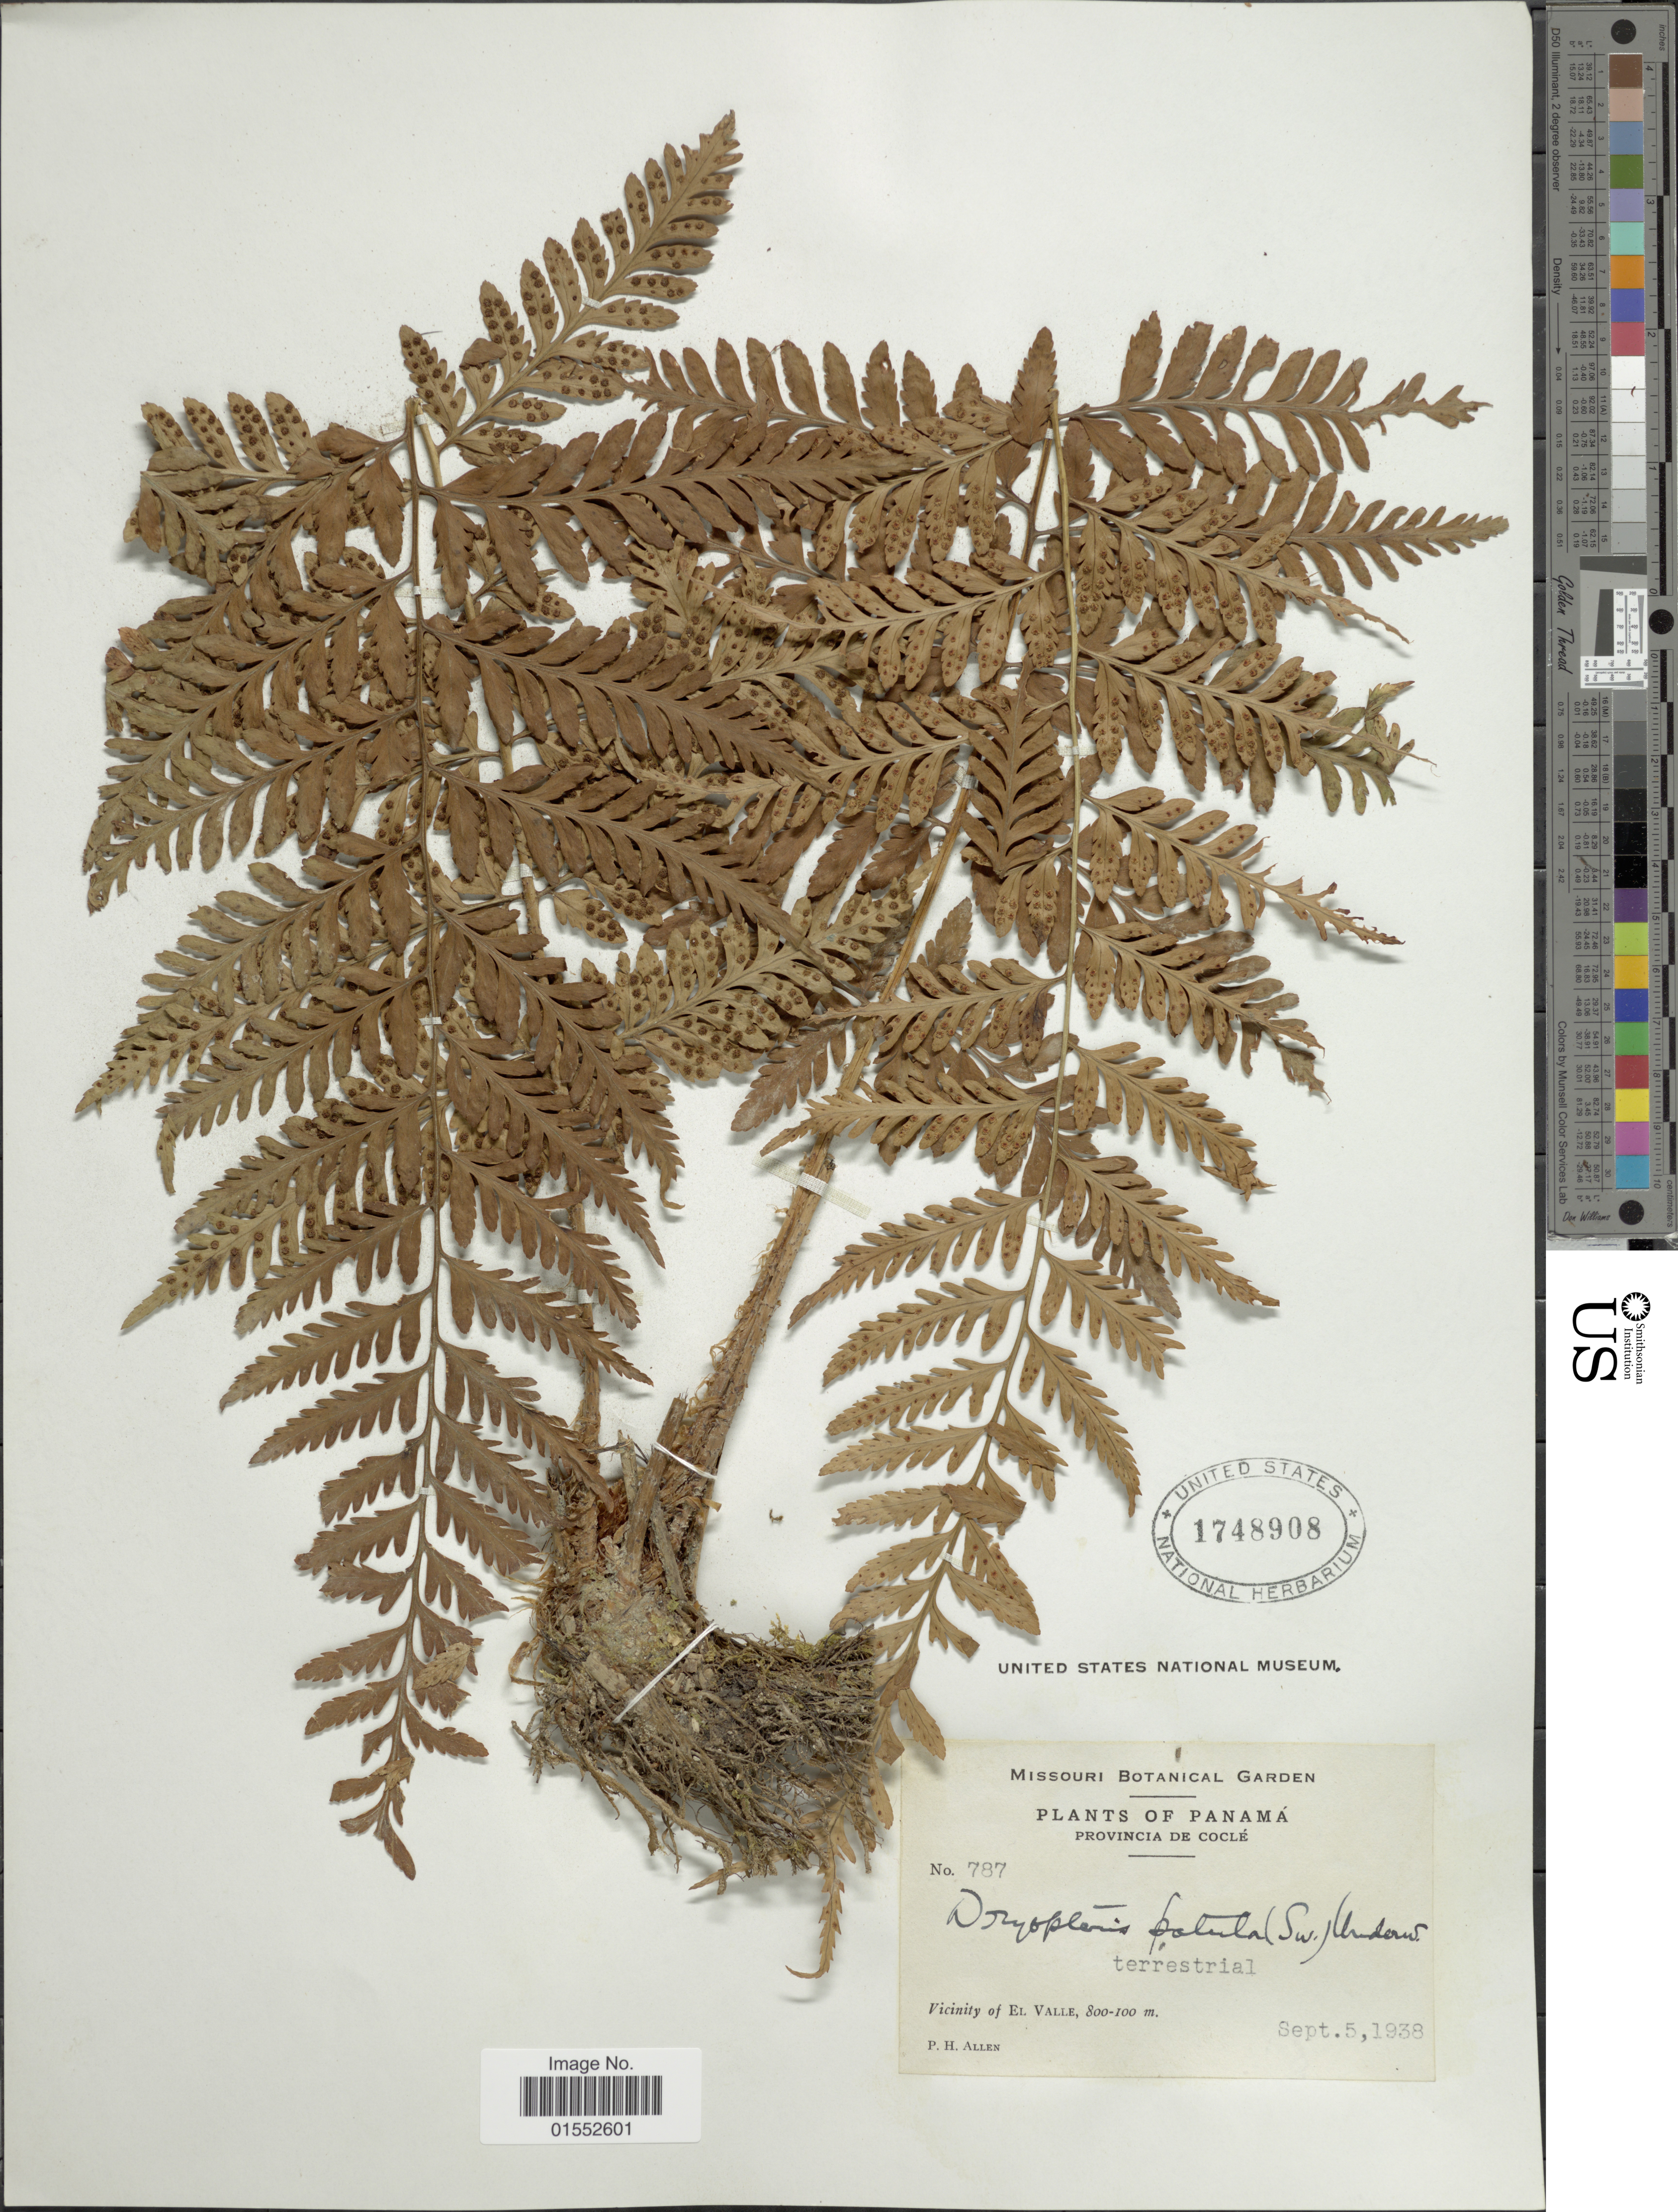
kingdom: Plantae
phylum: Tracheophyta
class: Polypodiopsida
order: Polypodiales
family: Dryopteridaceae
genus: Dryopteris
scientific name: Dryopteris patula var. serrata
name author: (Mett.) C.V. Morton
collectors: P. H. Allen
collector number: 787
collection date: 1938-09-05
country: Panama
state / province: Coclé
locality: Vicinity of El Valle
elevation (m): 100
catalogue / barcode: US 1748908